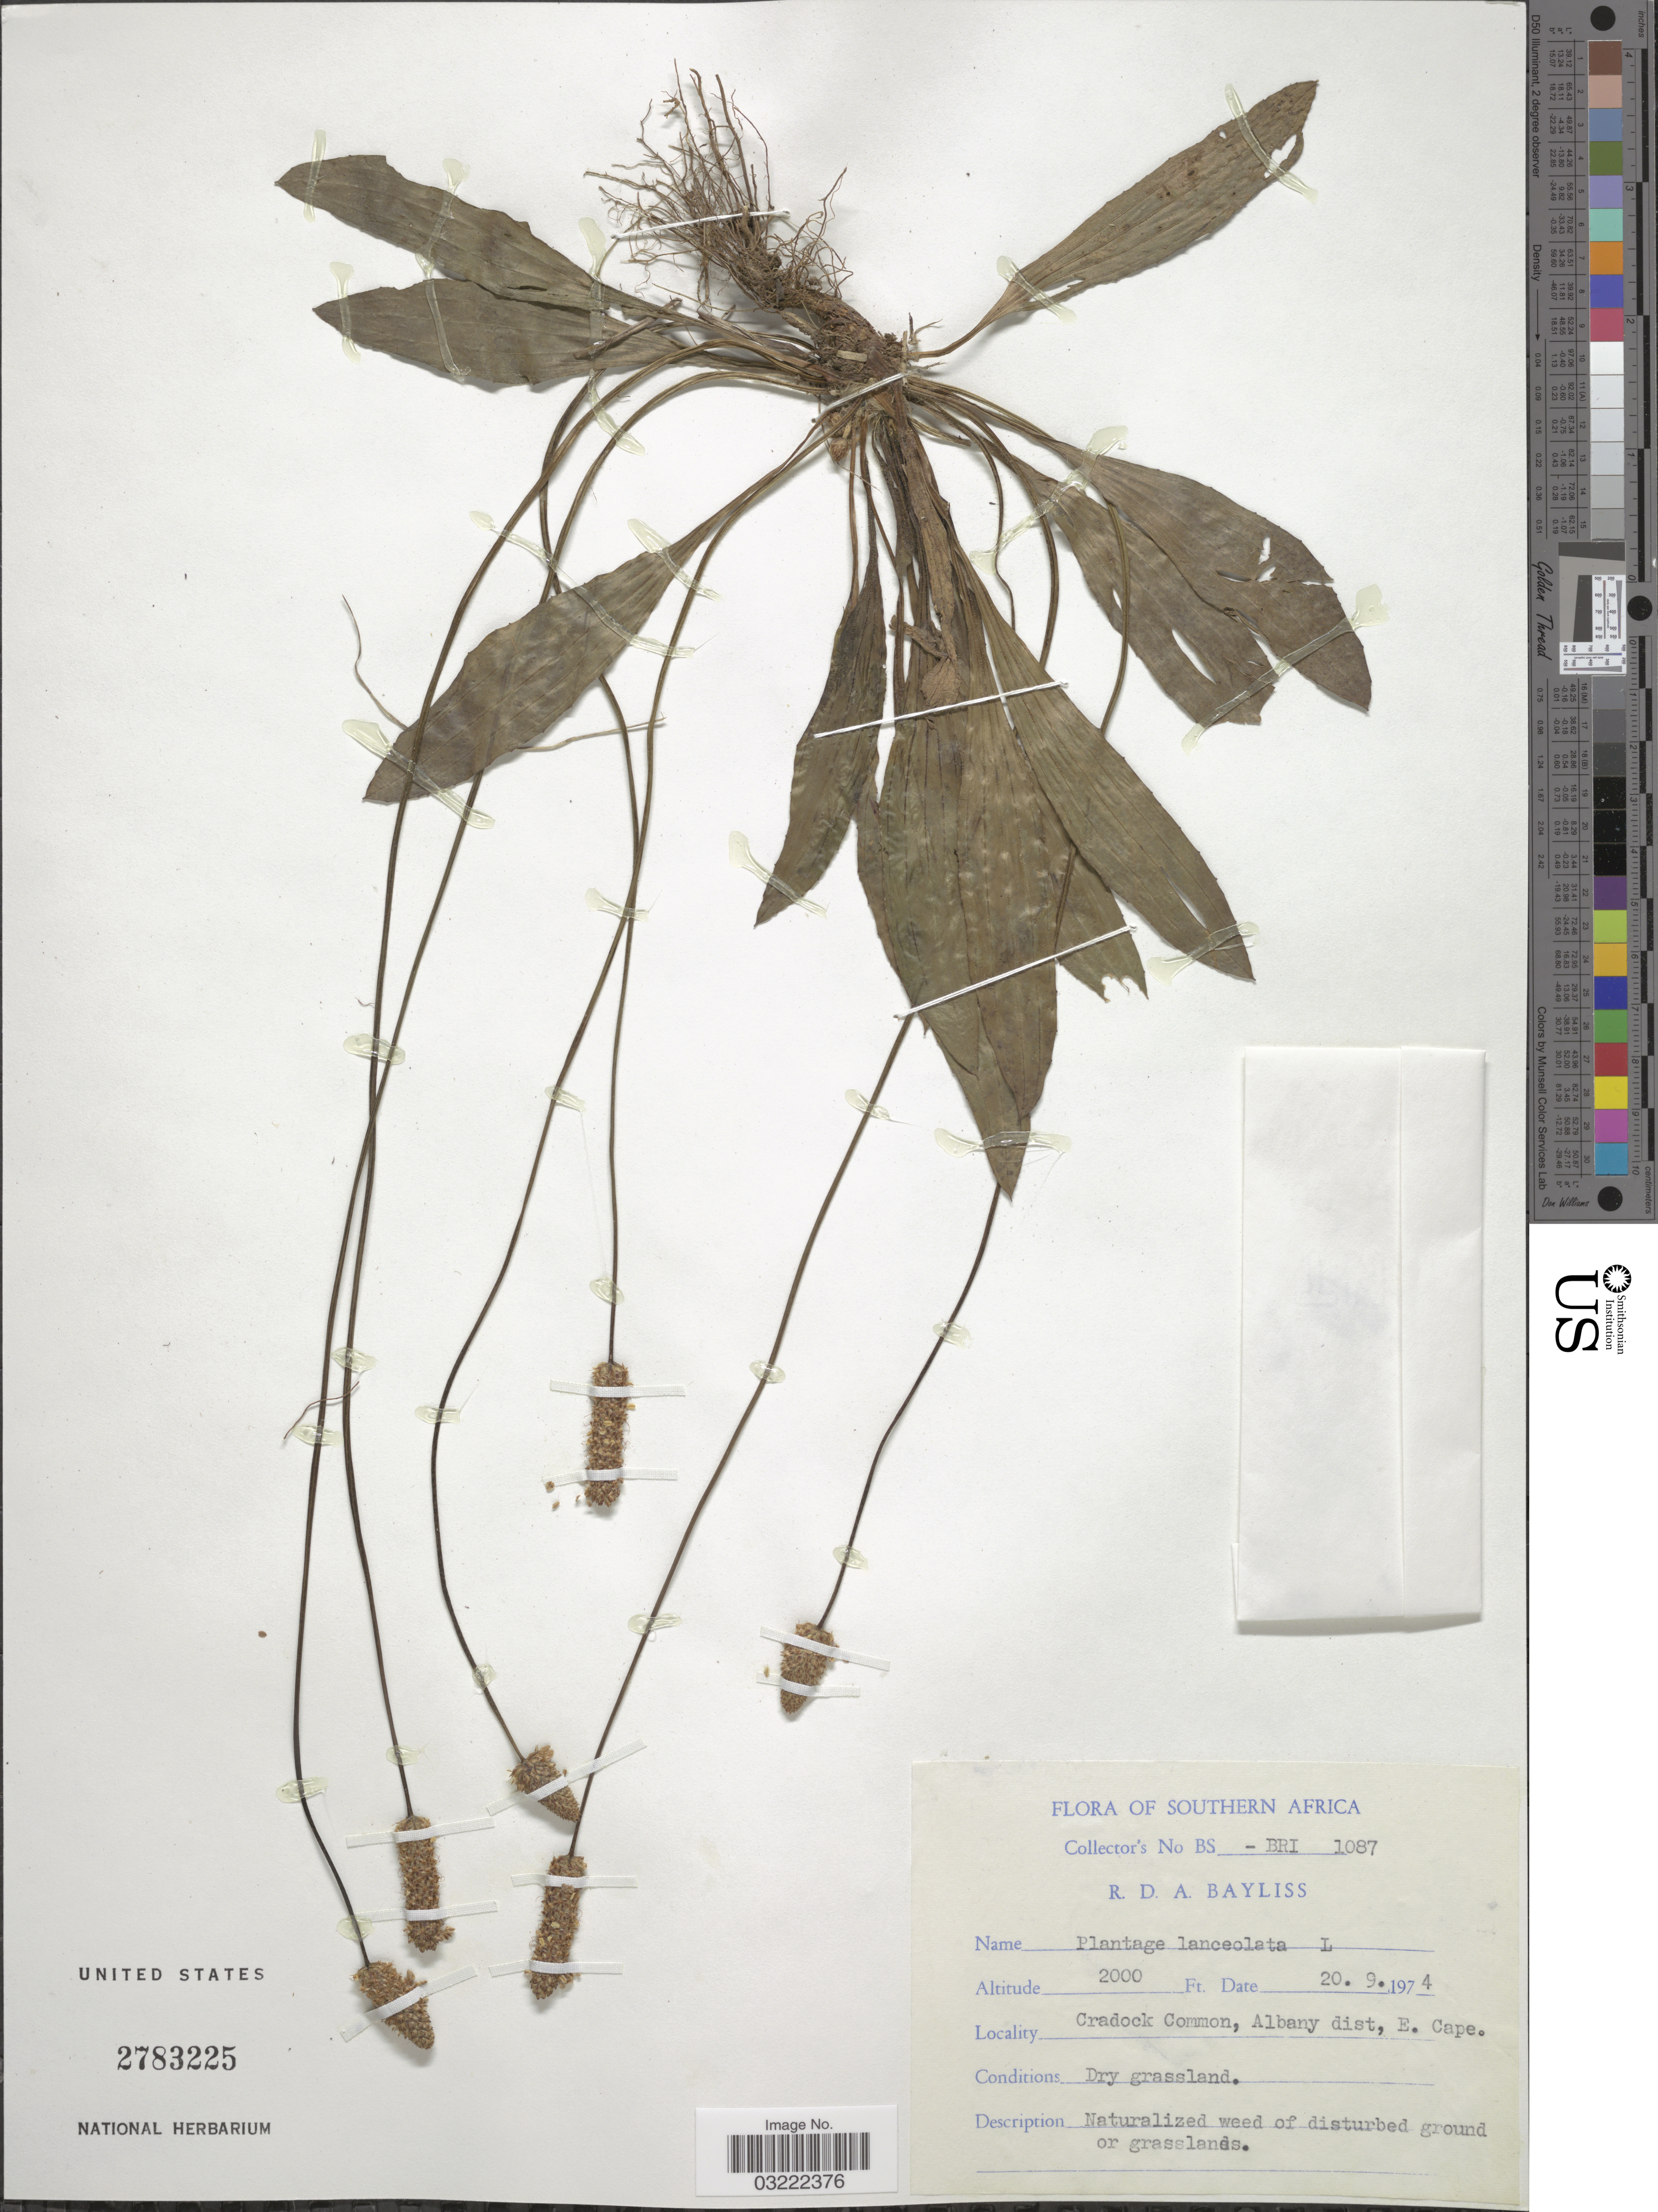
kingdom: Plantae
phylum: Tracheophyta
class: Magnoliopsida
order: Lamiales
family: Plantaginaceae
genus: Plantago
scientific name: Plantago lanceolata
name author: L.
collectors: R. Bayliss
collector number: BS-BRI1087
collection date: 1974-09-20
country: South Africa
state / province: Eastern Cape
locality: Southern Africa, Cradock Common, Albany dist, E. Cape.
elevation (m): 610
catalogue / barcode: US 2783225